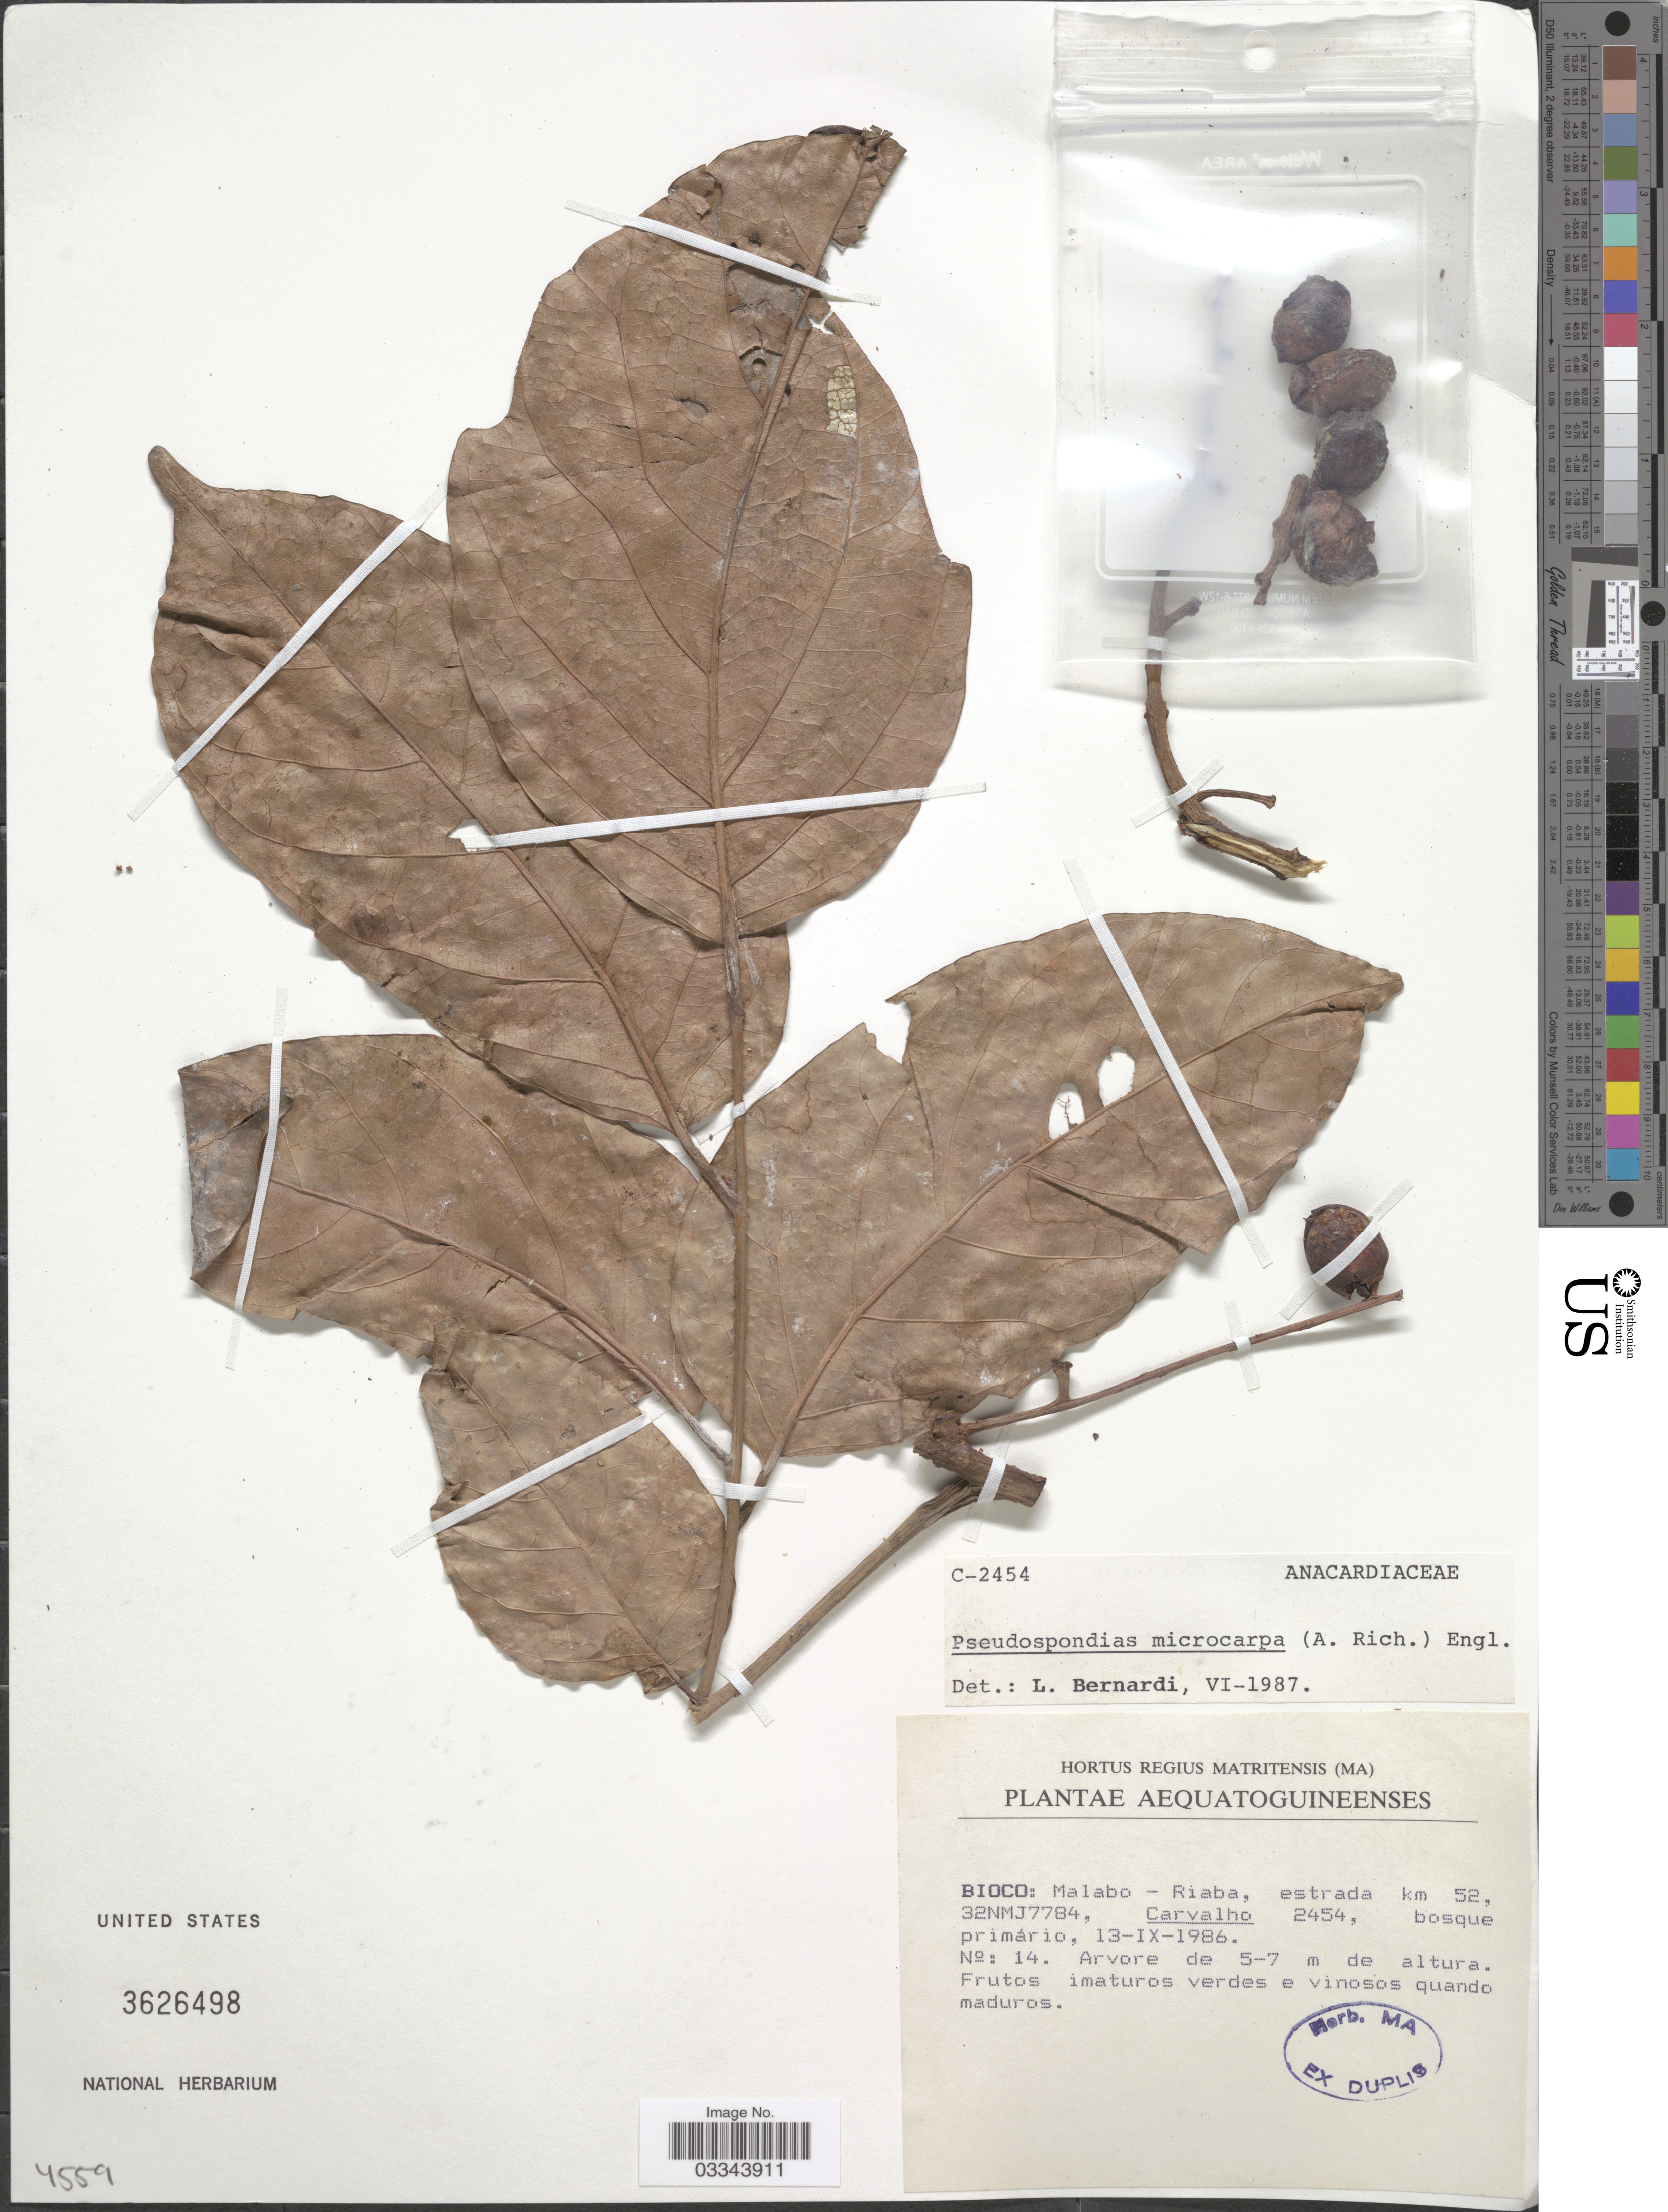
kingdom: Plantae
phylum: Tracheophyta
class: Magnoliopsida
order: Sapindales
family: Anacardiaceae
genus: Pseudospondias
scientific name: Pseudospondias microcarpa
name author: (A. Rich.) Engl.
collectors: Carvalho, --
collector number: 2454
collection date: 1986-09-13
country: Equatorial Guinea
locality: Aequatoguineenses, Bioco: Malabo - Riaba, estrada km 52, 32BNMJ7784.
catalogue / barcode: US 3626498